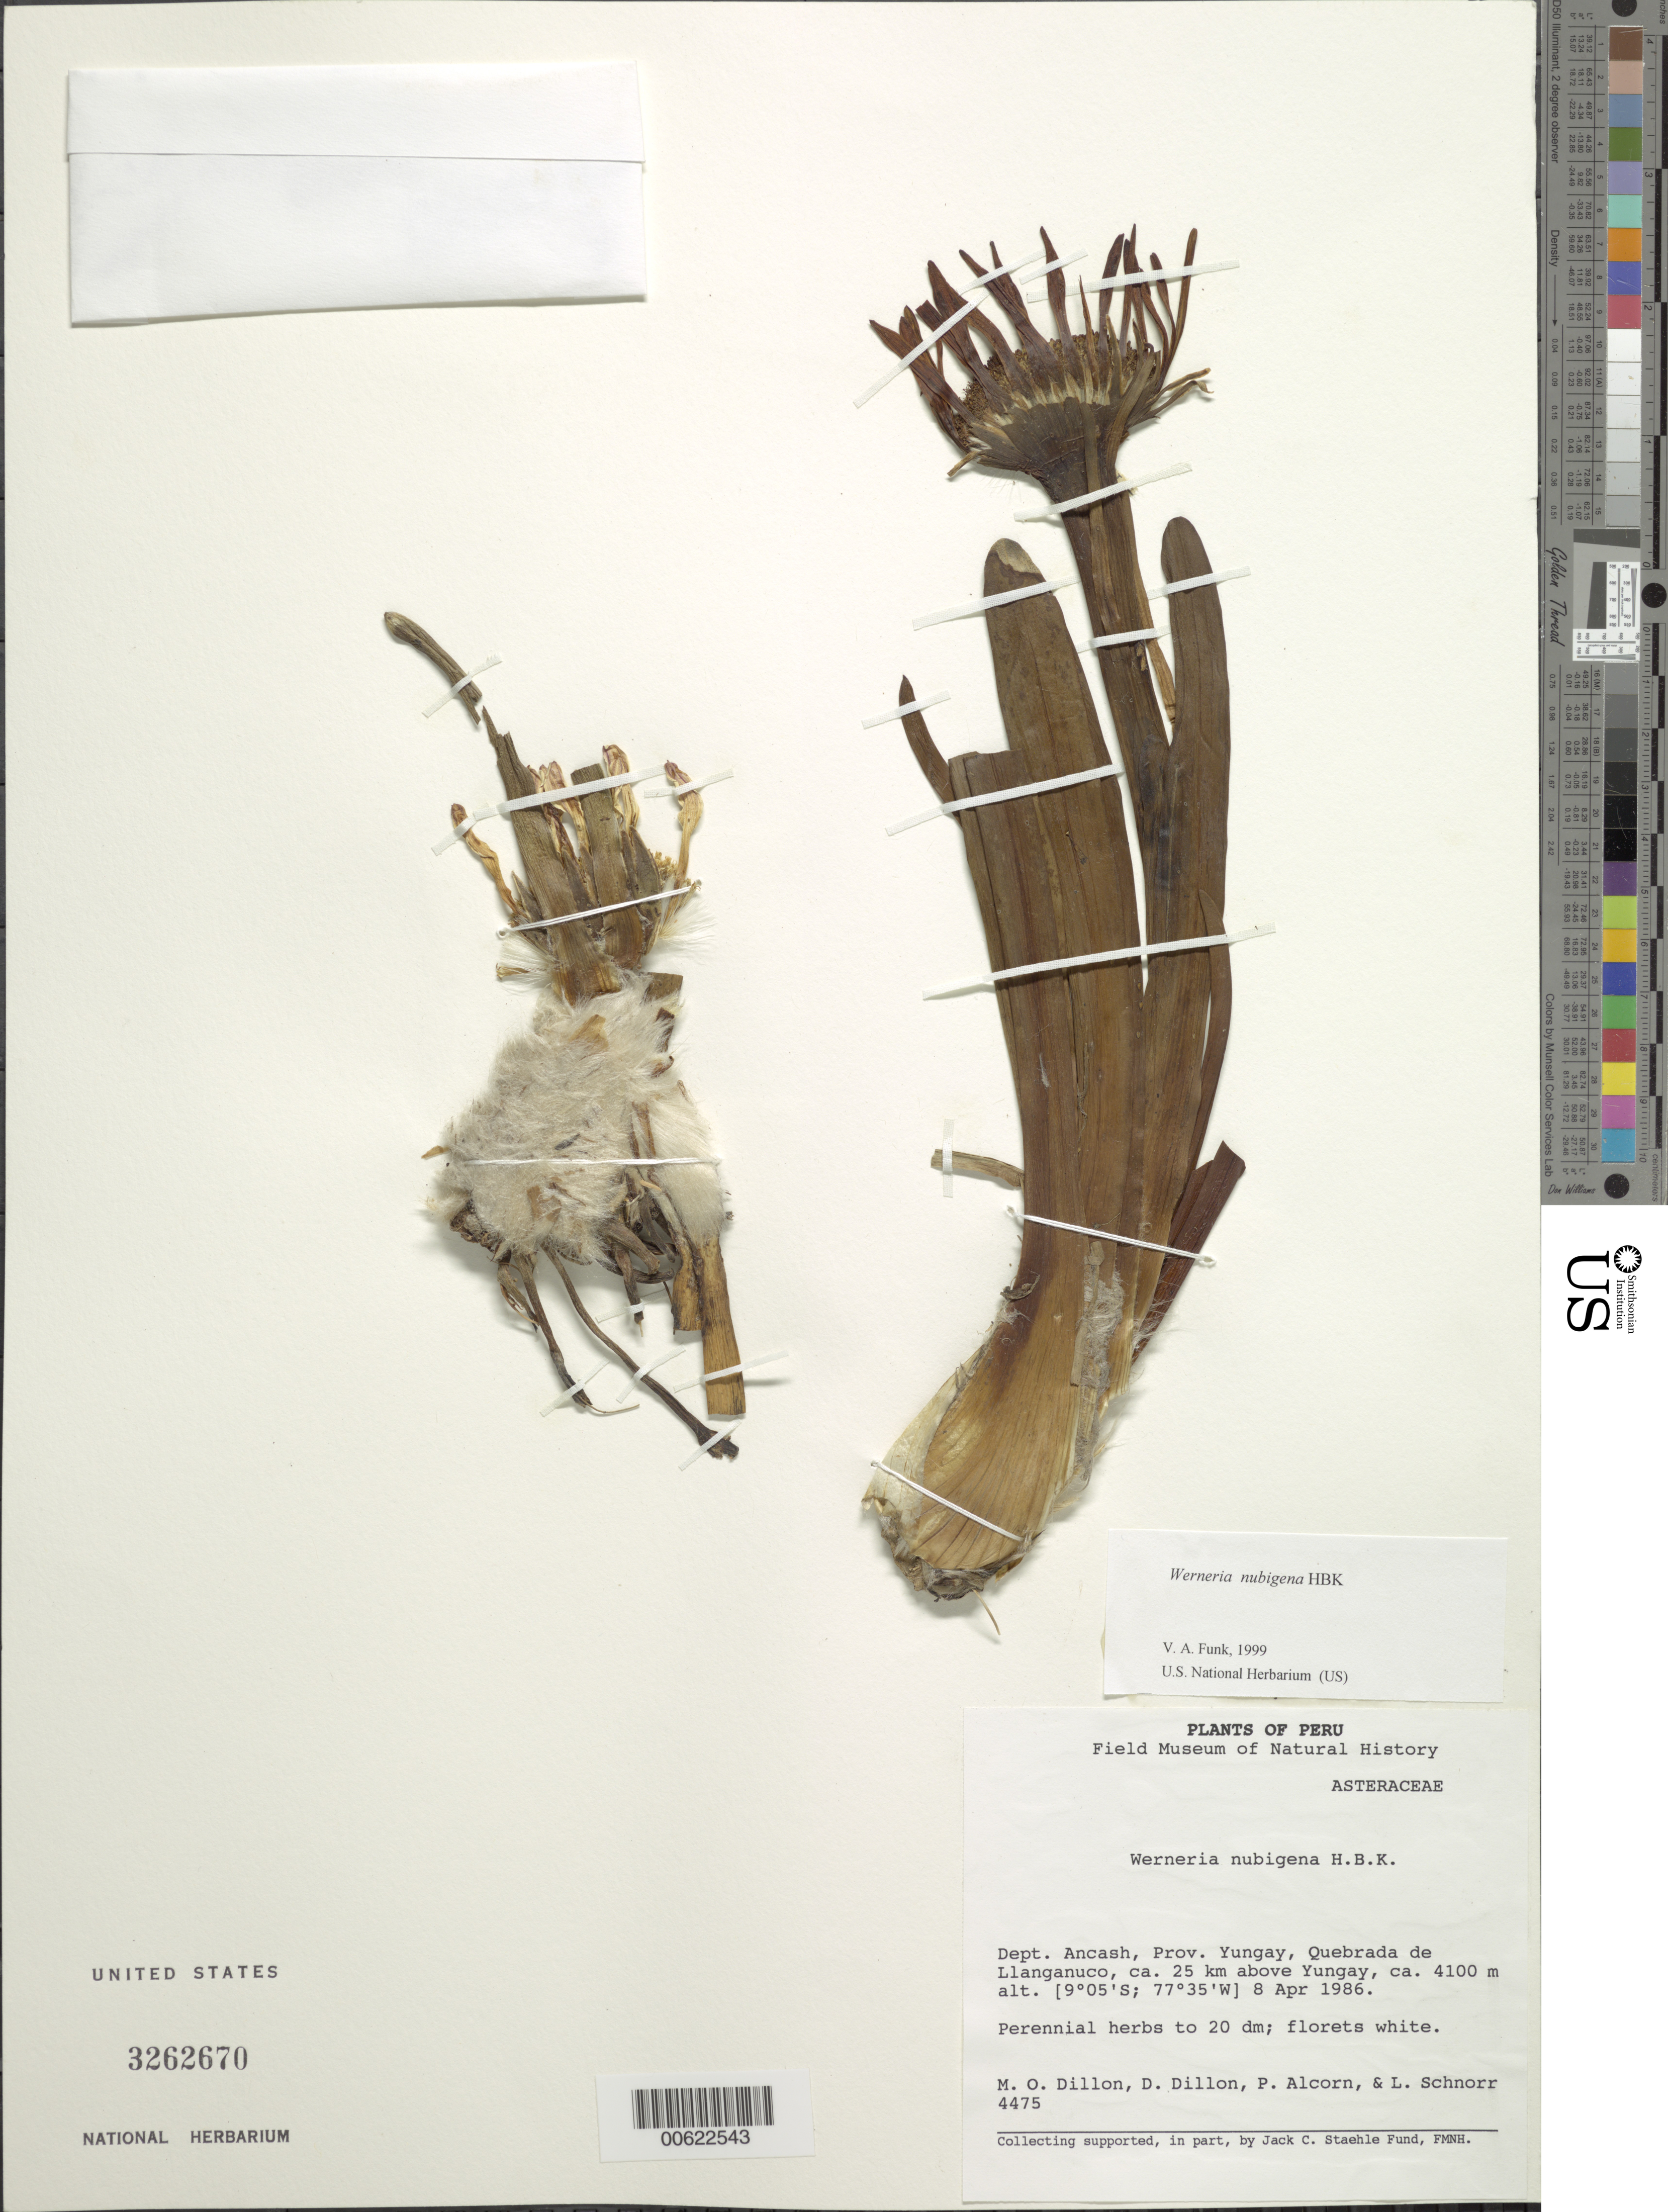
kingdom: Plantae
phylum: Tracheophyta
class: Magnoliopsida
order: Asterales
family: Asteraceae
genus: Werneria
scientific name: Werneria nubigena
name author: Kunth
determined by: Funk, Vicki A., (BOT), Smithsonian Institution - National Museum of Natural History (UNITED STATES)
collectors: M. O. Dillon, D. Dillon, P. Alcorn & L. Schnorr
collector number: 4475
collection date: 1986-04-08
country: Peru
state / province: Ancash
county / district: Yungay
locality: Quebrada de Llanganuco, ca. 25 km above Yungay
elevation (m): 41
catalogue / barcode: US 3262670